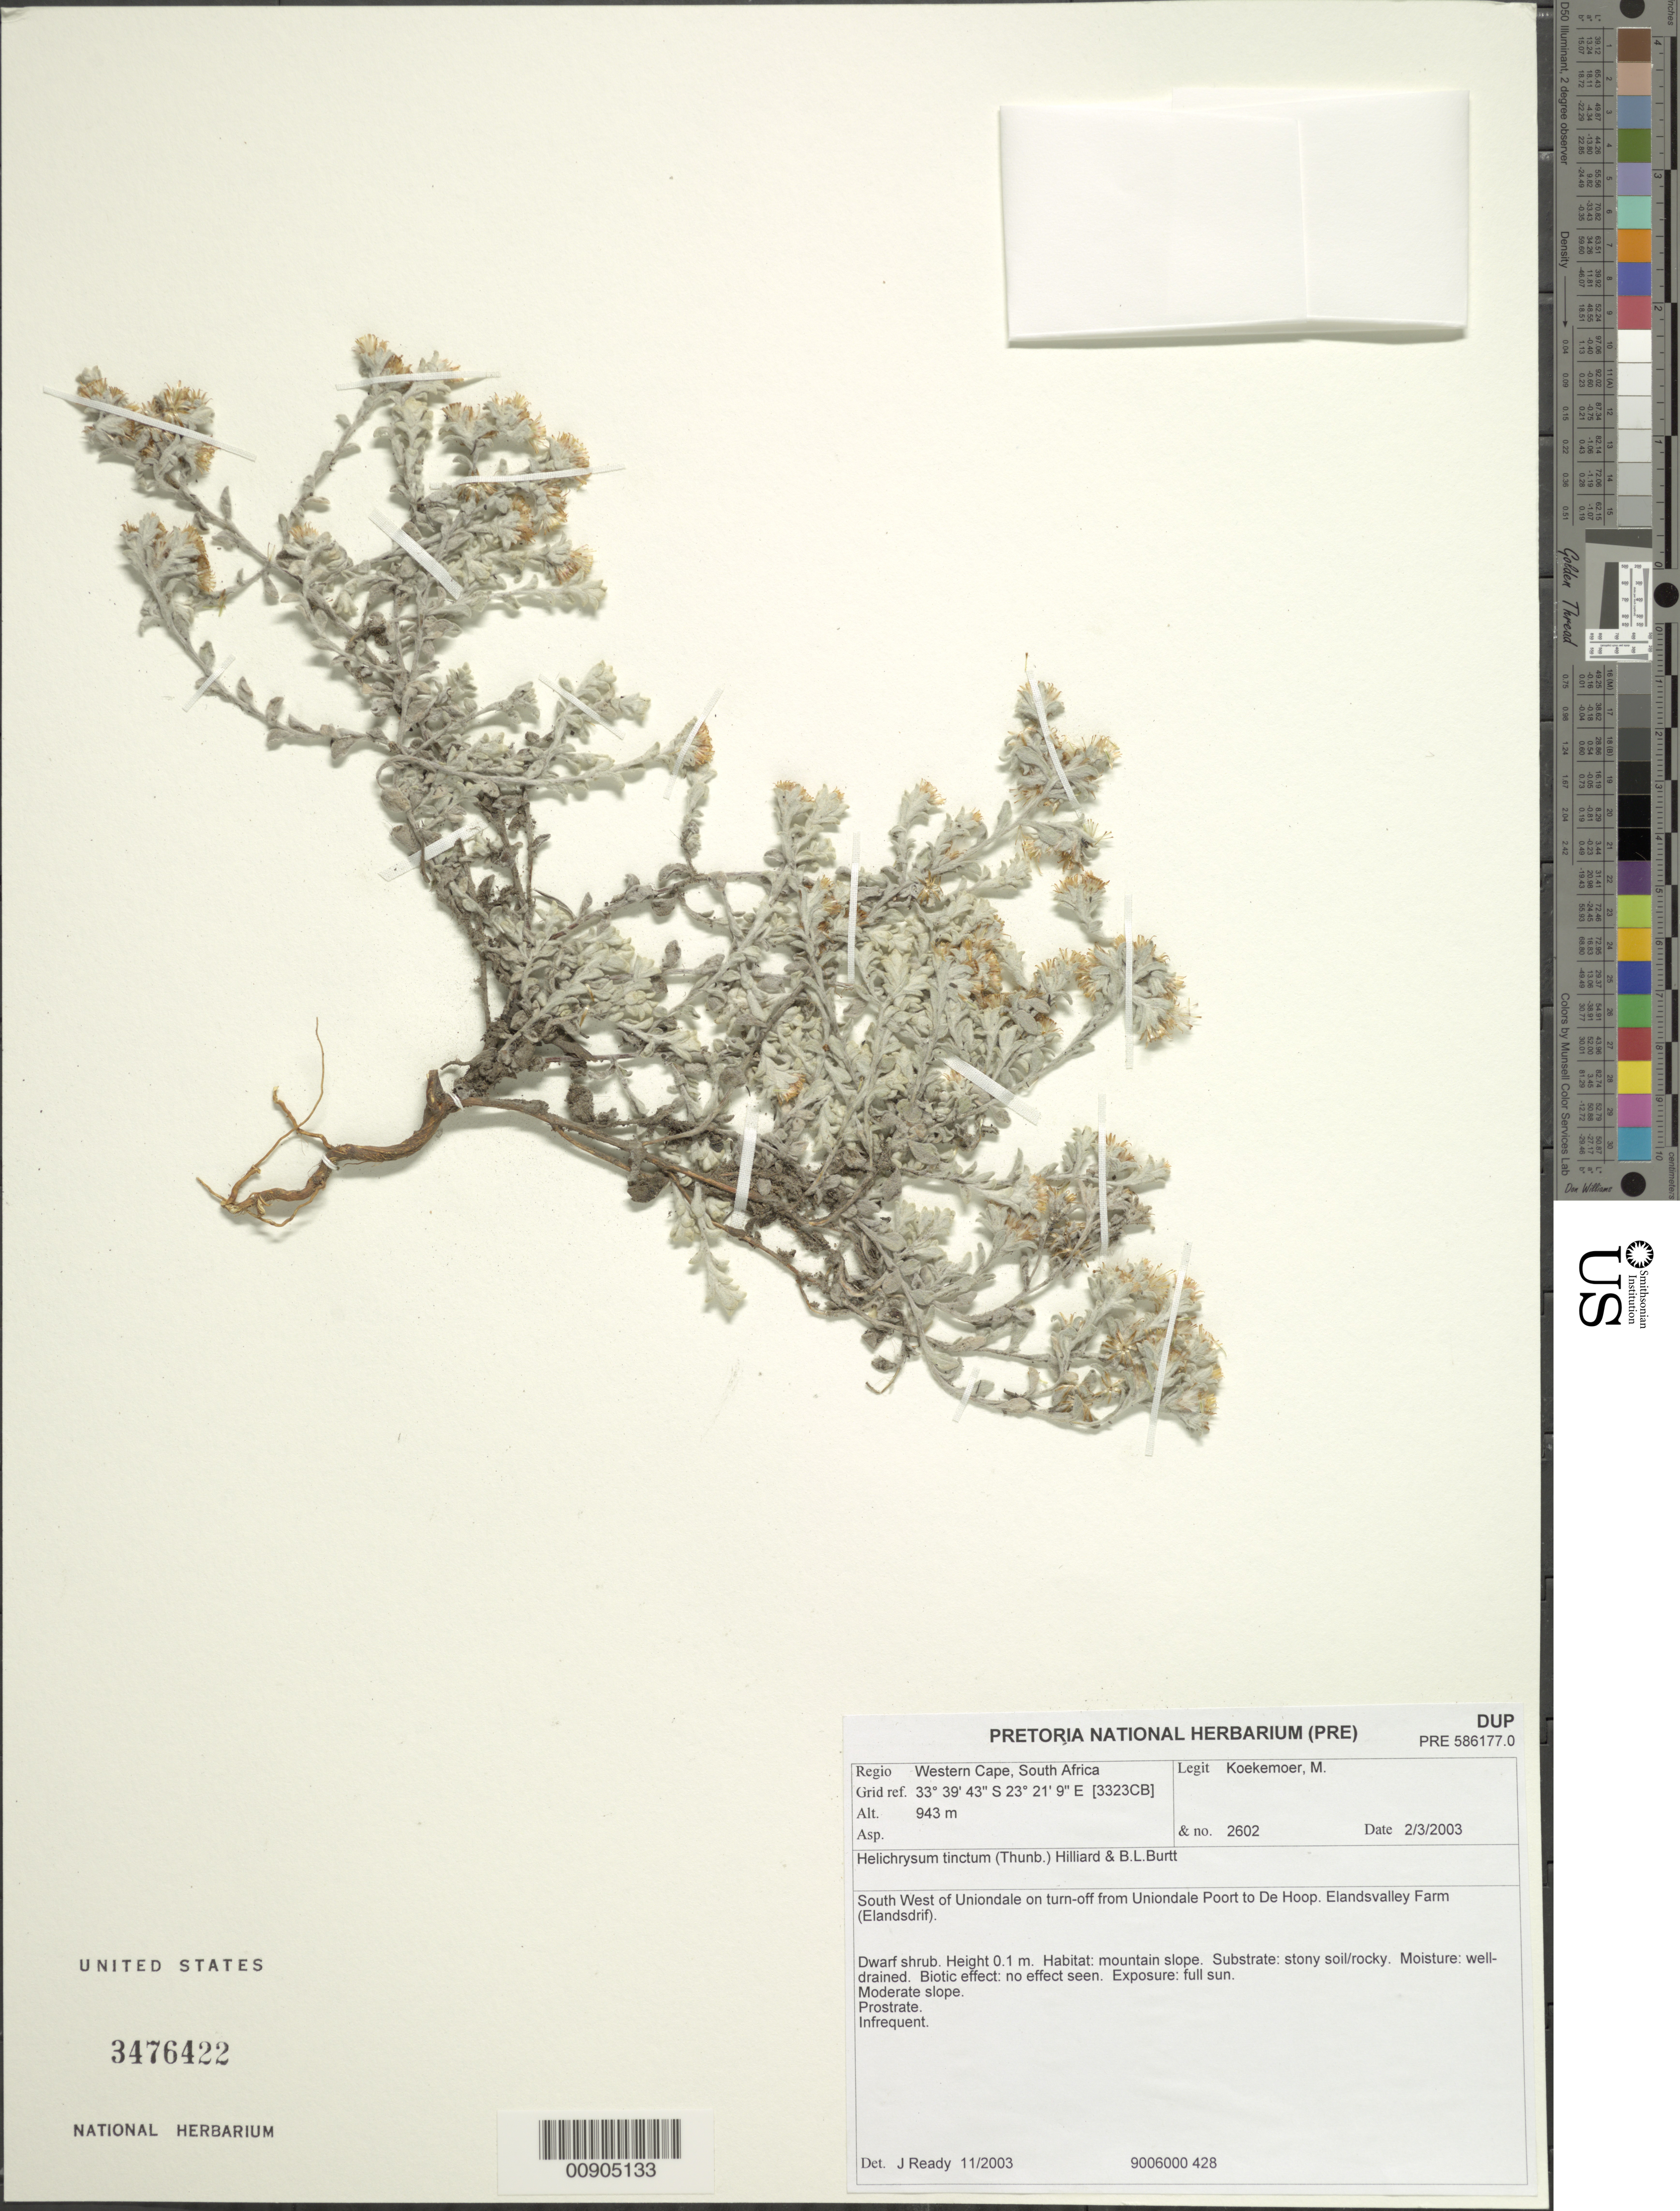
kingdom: Plantae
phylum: Tracheophyta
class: Magnoliopsida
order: Asterales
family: Asteraceae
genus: Helichrysum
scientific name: Helichrysum tinctum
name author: (Thunb.) Hilliard & B.L. Burtt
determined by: Ready, J.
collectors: M. Koekemoer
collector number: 2602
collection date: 2003-03-02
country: South Africa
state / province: Western Cape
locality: SW of Uniondale, turn-off from Uniondale Poort to De Hoop, Elandsvalley Farm (Elandsdrif)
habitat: Mountain slope, stony soil/rocky, well-drained, full sun, moderate slope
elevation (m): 943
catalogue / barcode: US 3476422